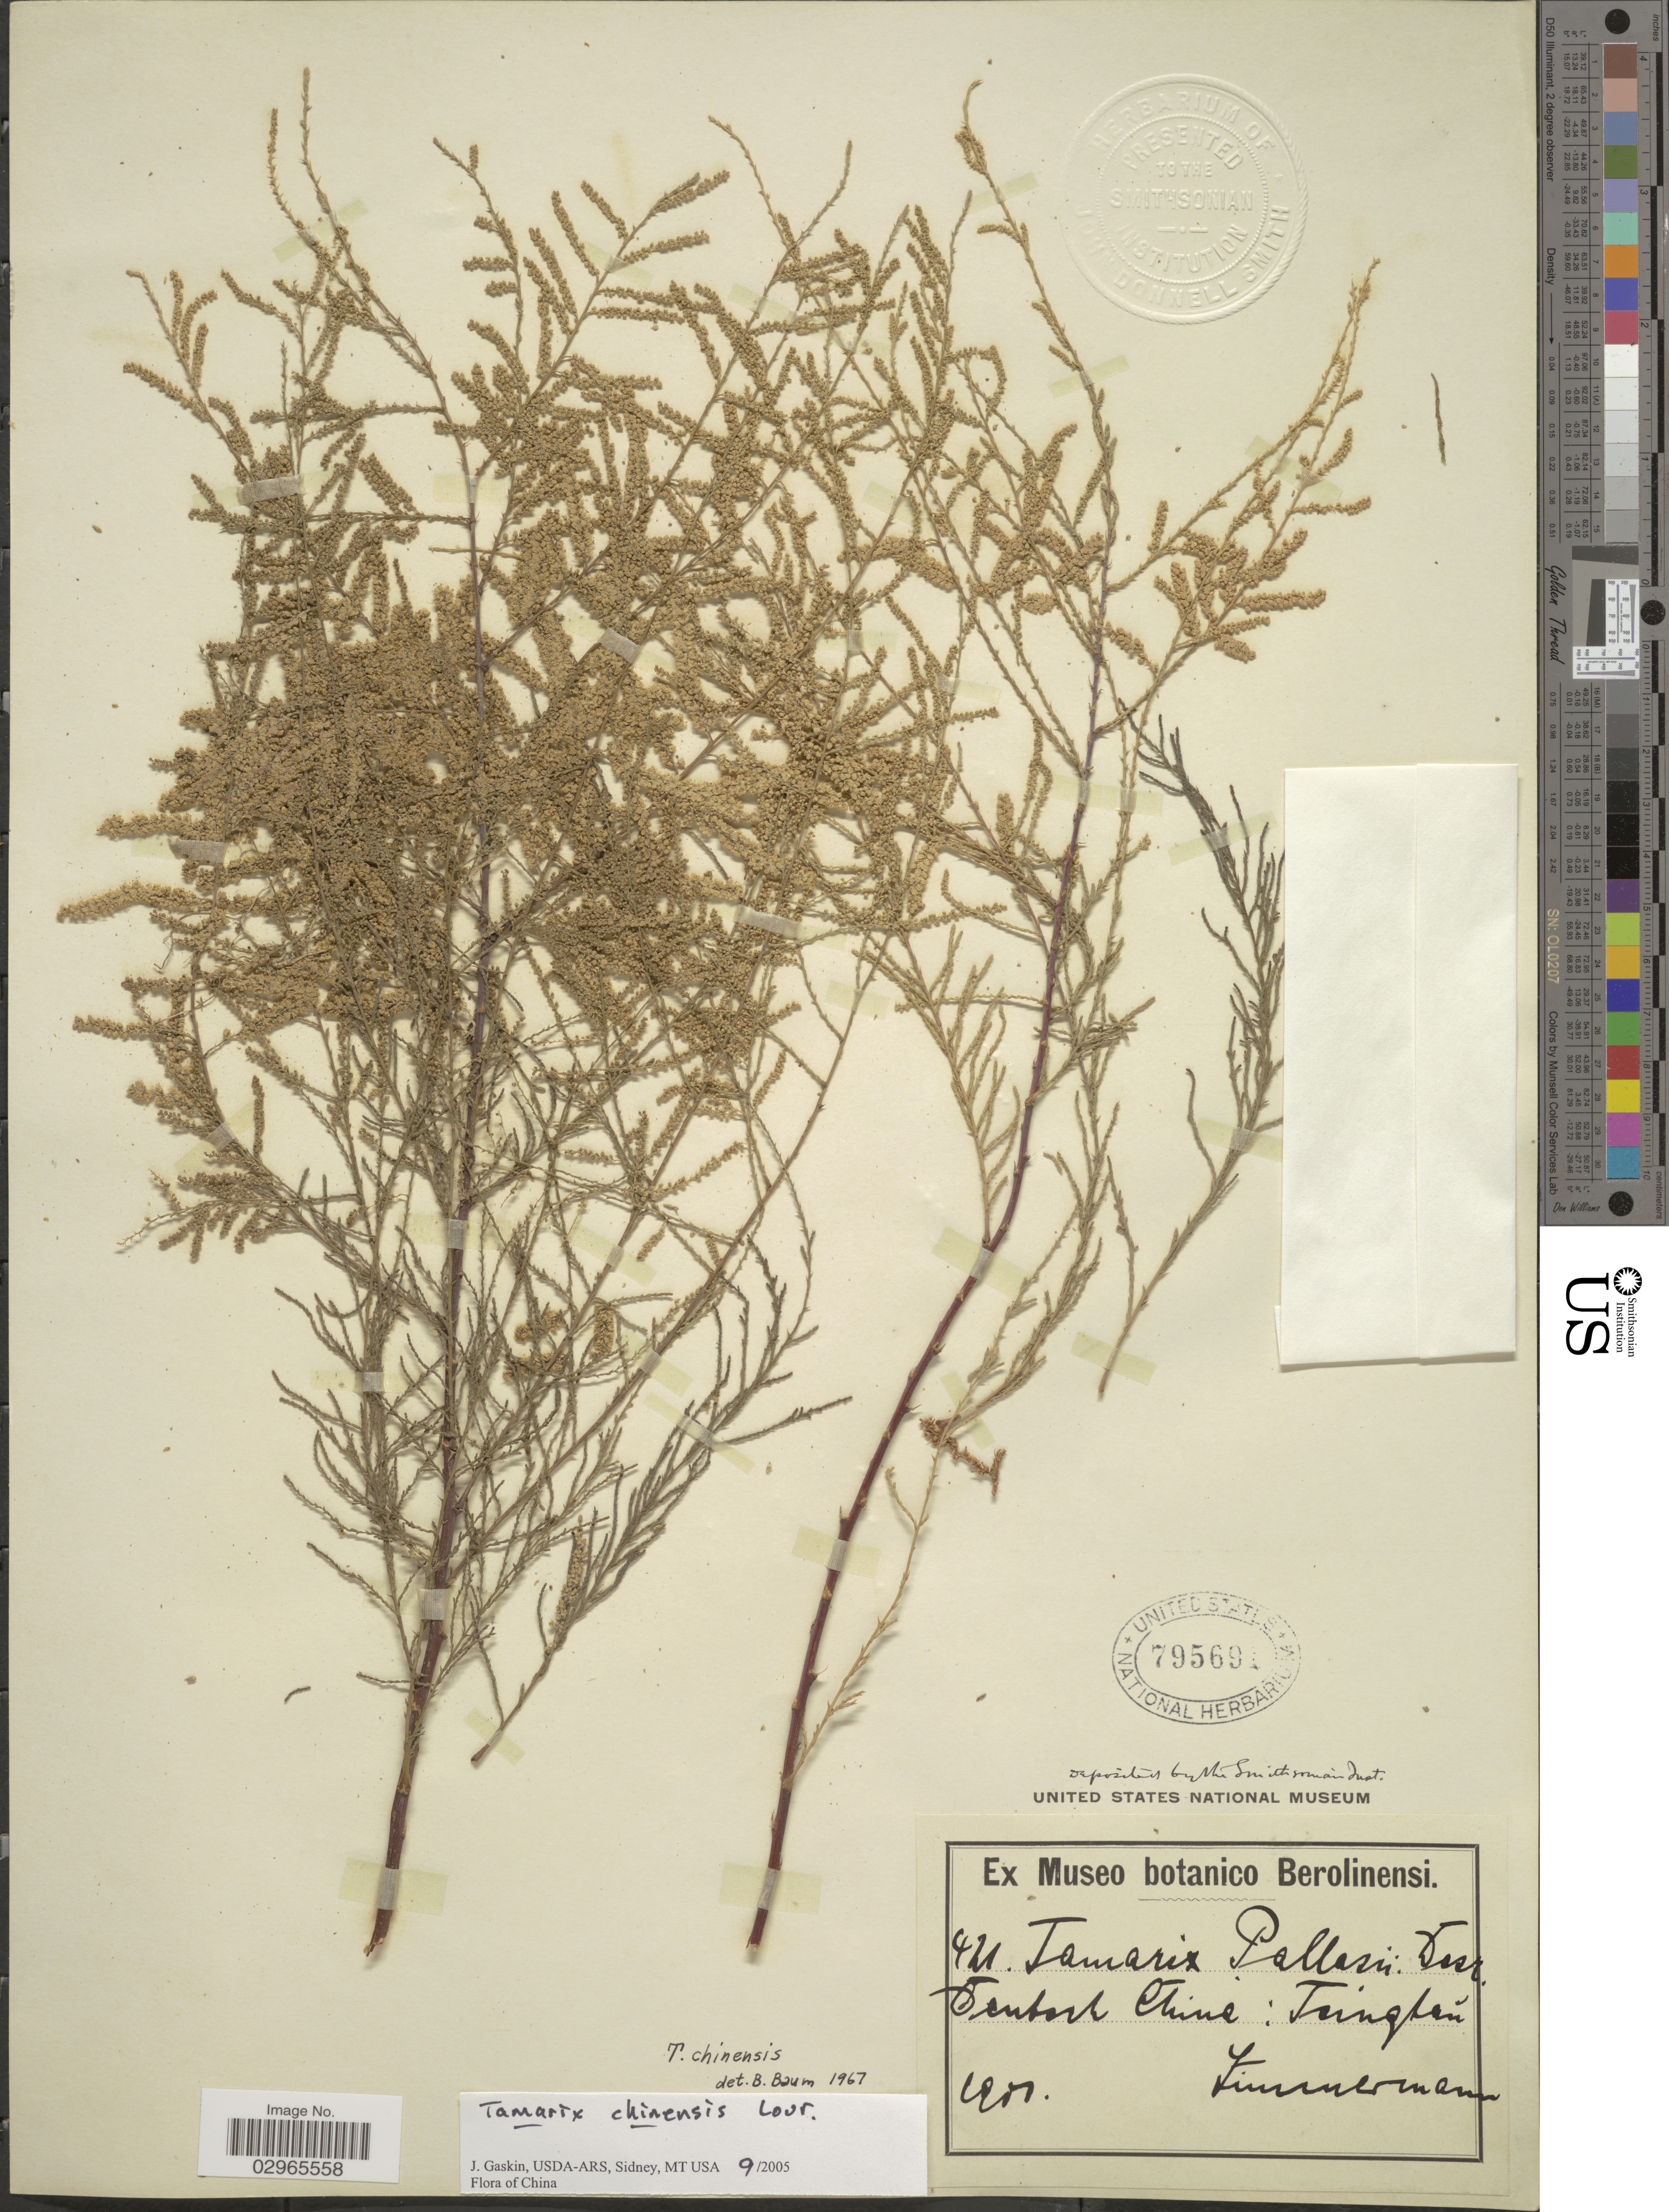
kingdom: Plantae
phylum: Tracheophyta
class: Magnoliopsida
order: Caryophyllales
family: Tamaricaceae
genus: Tamarix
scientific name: Tamarix chinensis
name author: Lour.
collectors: -. Zimmermann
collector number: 421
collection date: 1901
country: China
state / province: Qinghai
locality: Central China: Tsingtaú.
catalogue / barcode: US 795691